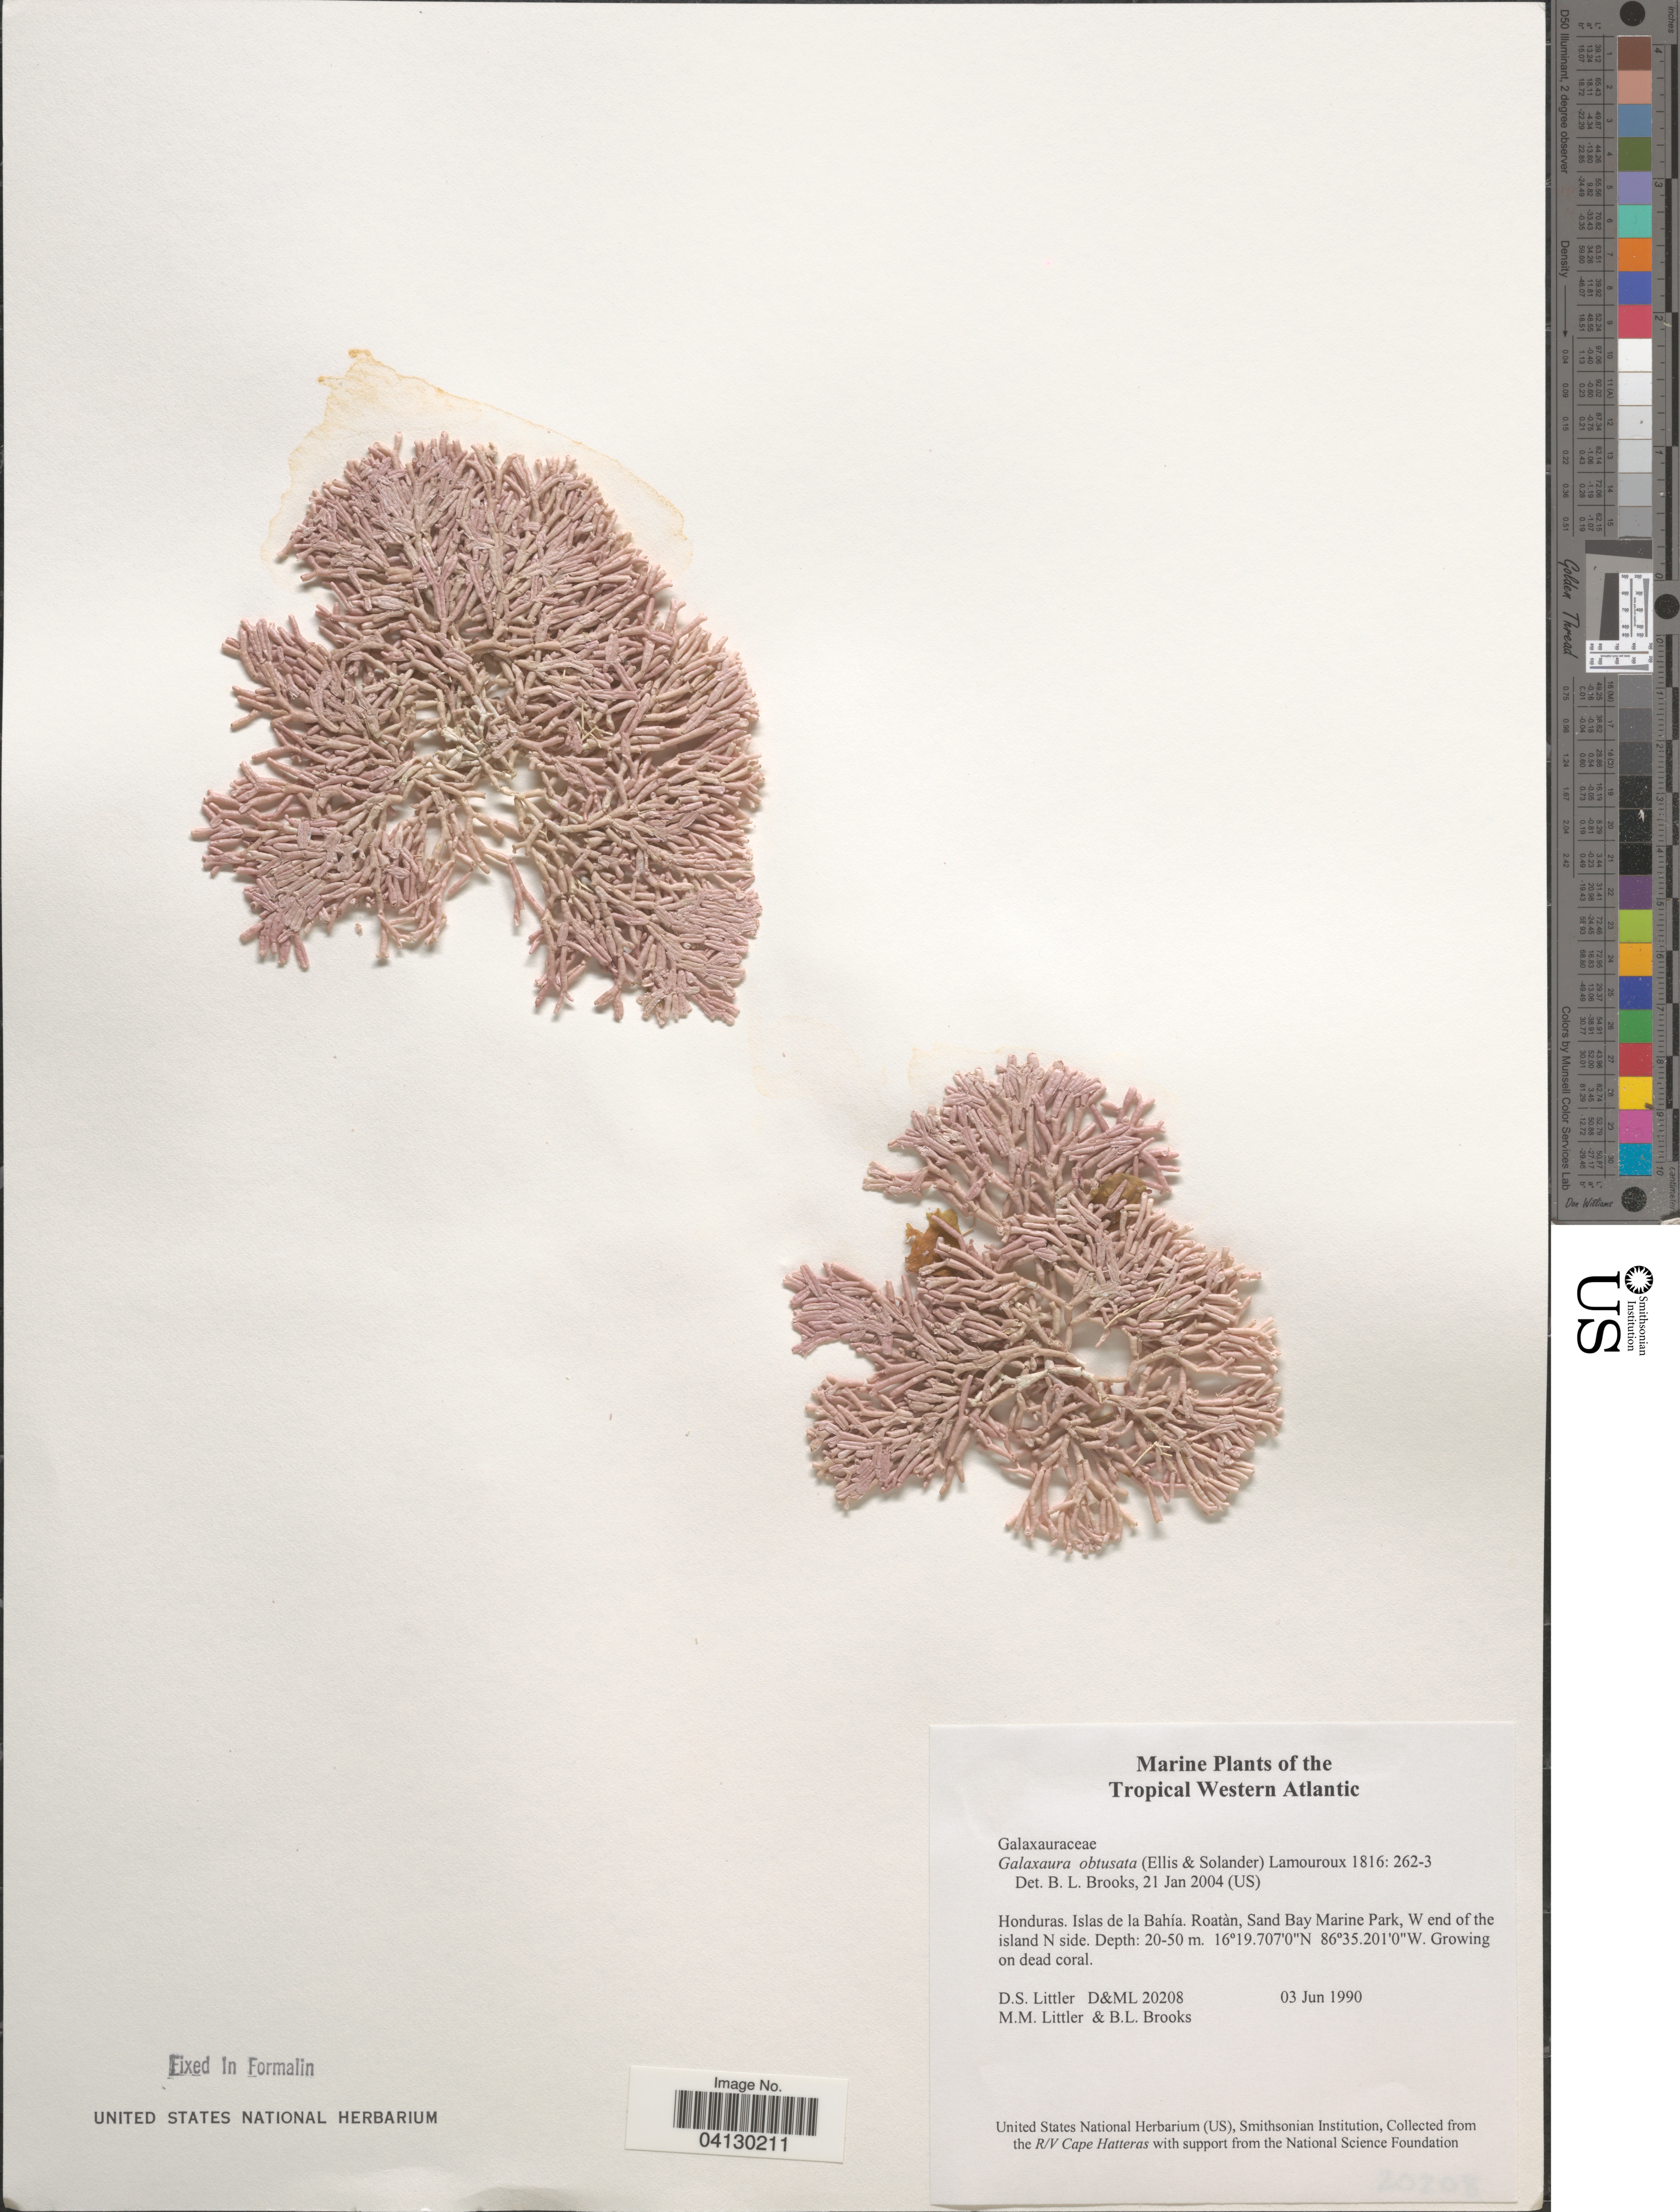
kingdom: Plantae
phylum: Rhodophyta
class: Florideophyceae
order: Nemaliales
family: Galaxauraceae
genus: Dichotomaria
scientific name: Dichotomaria obtusata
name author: (Ellis & Sol.) Lam.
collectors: D. S. Littler & B. Brooks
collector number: D&ML20208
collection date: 1990-06-03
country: Honduras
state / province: Islas de la Bahía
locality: Tropical Western Atlantic. Roatàn, Sand Bay Marine Park, W end of the island N side.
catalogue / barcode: US 328590